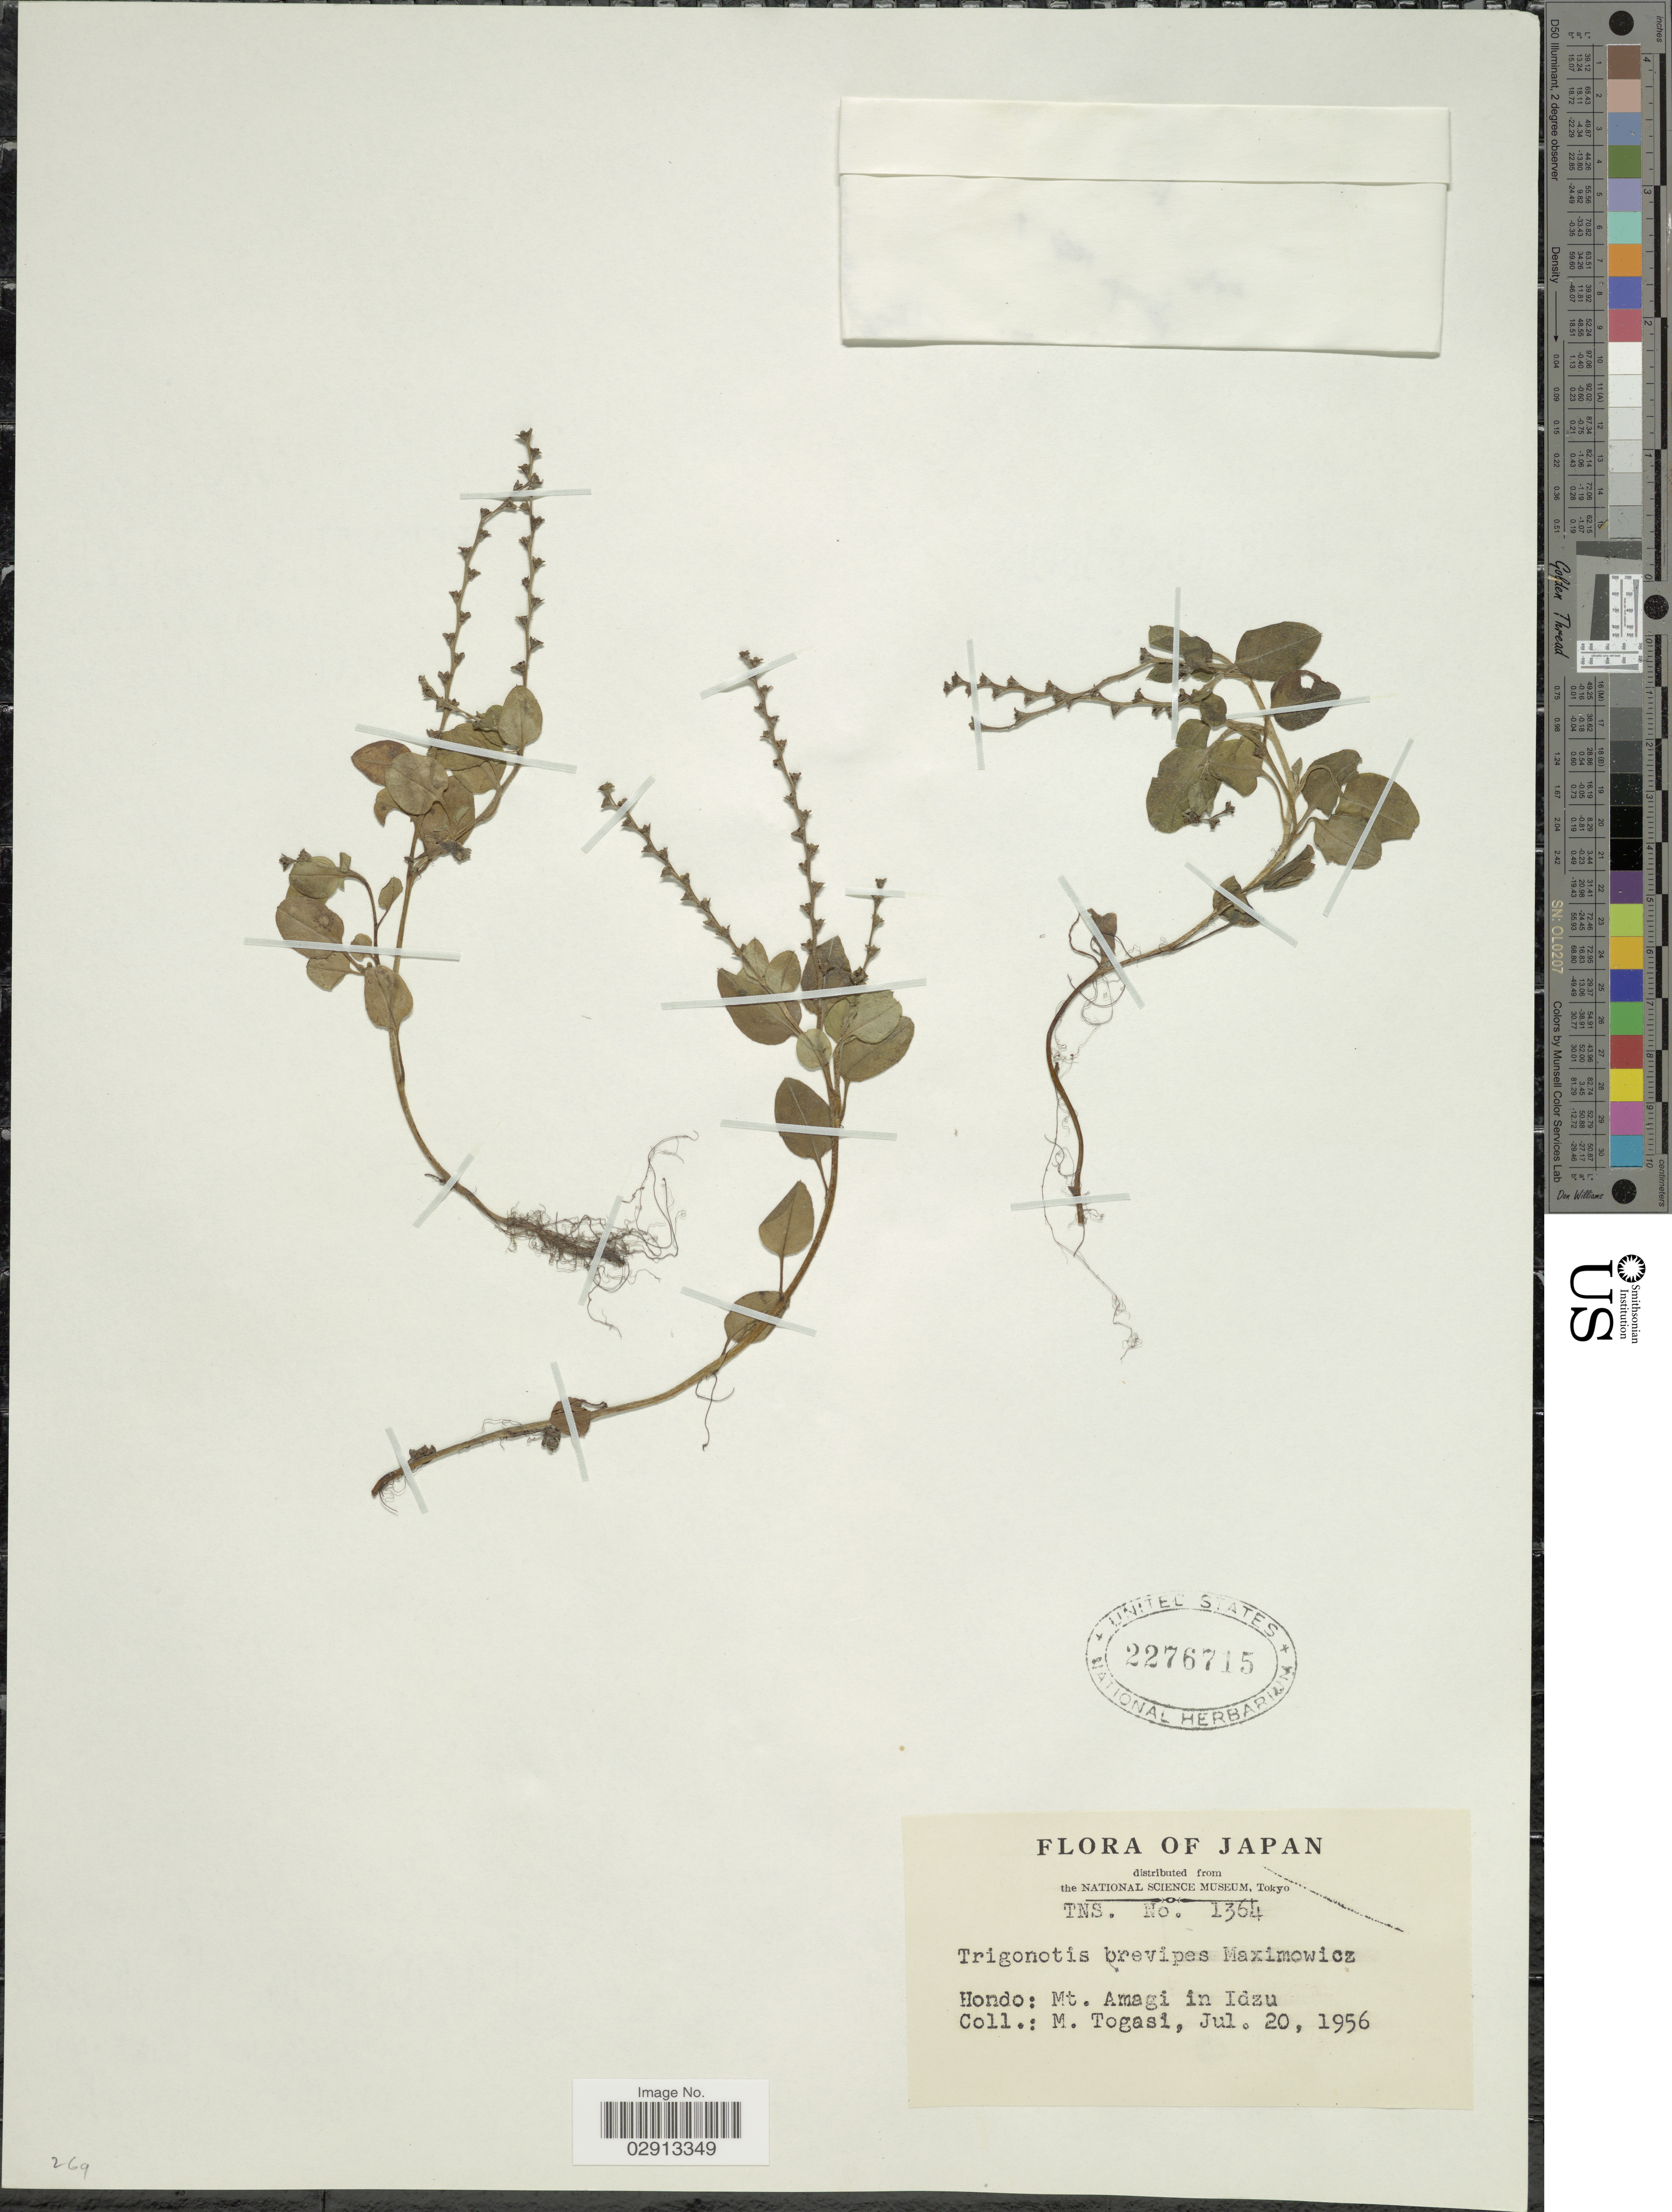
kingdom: Plantae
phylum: Tracheophyta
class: Magnoliopsida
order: Boraginales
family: Boraginaceae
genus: Trigonotis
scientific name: Trigonotis brevipes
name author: Maxim.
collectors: M. Togasi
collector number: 1364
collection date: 1956-07-20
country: Japan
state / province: Sizuoka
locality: Hondo: Mt. Amagi in Idzu.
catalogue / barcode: US 2276715